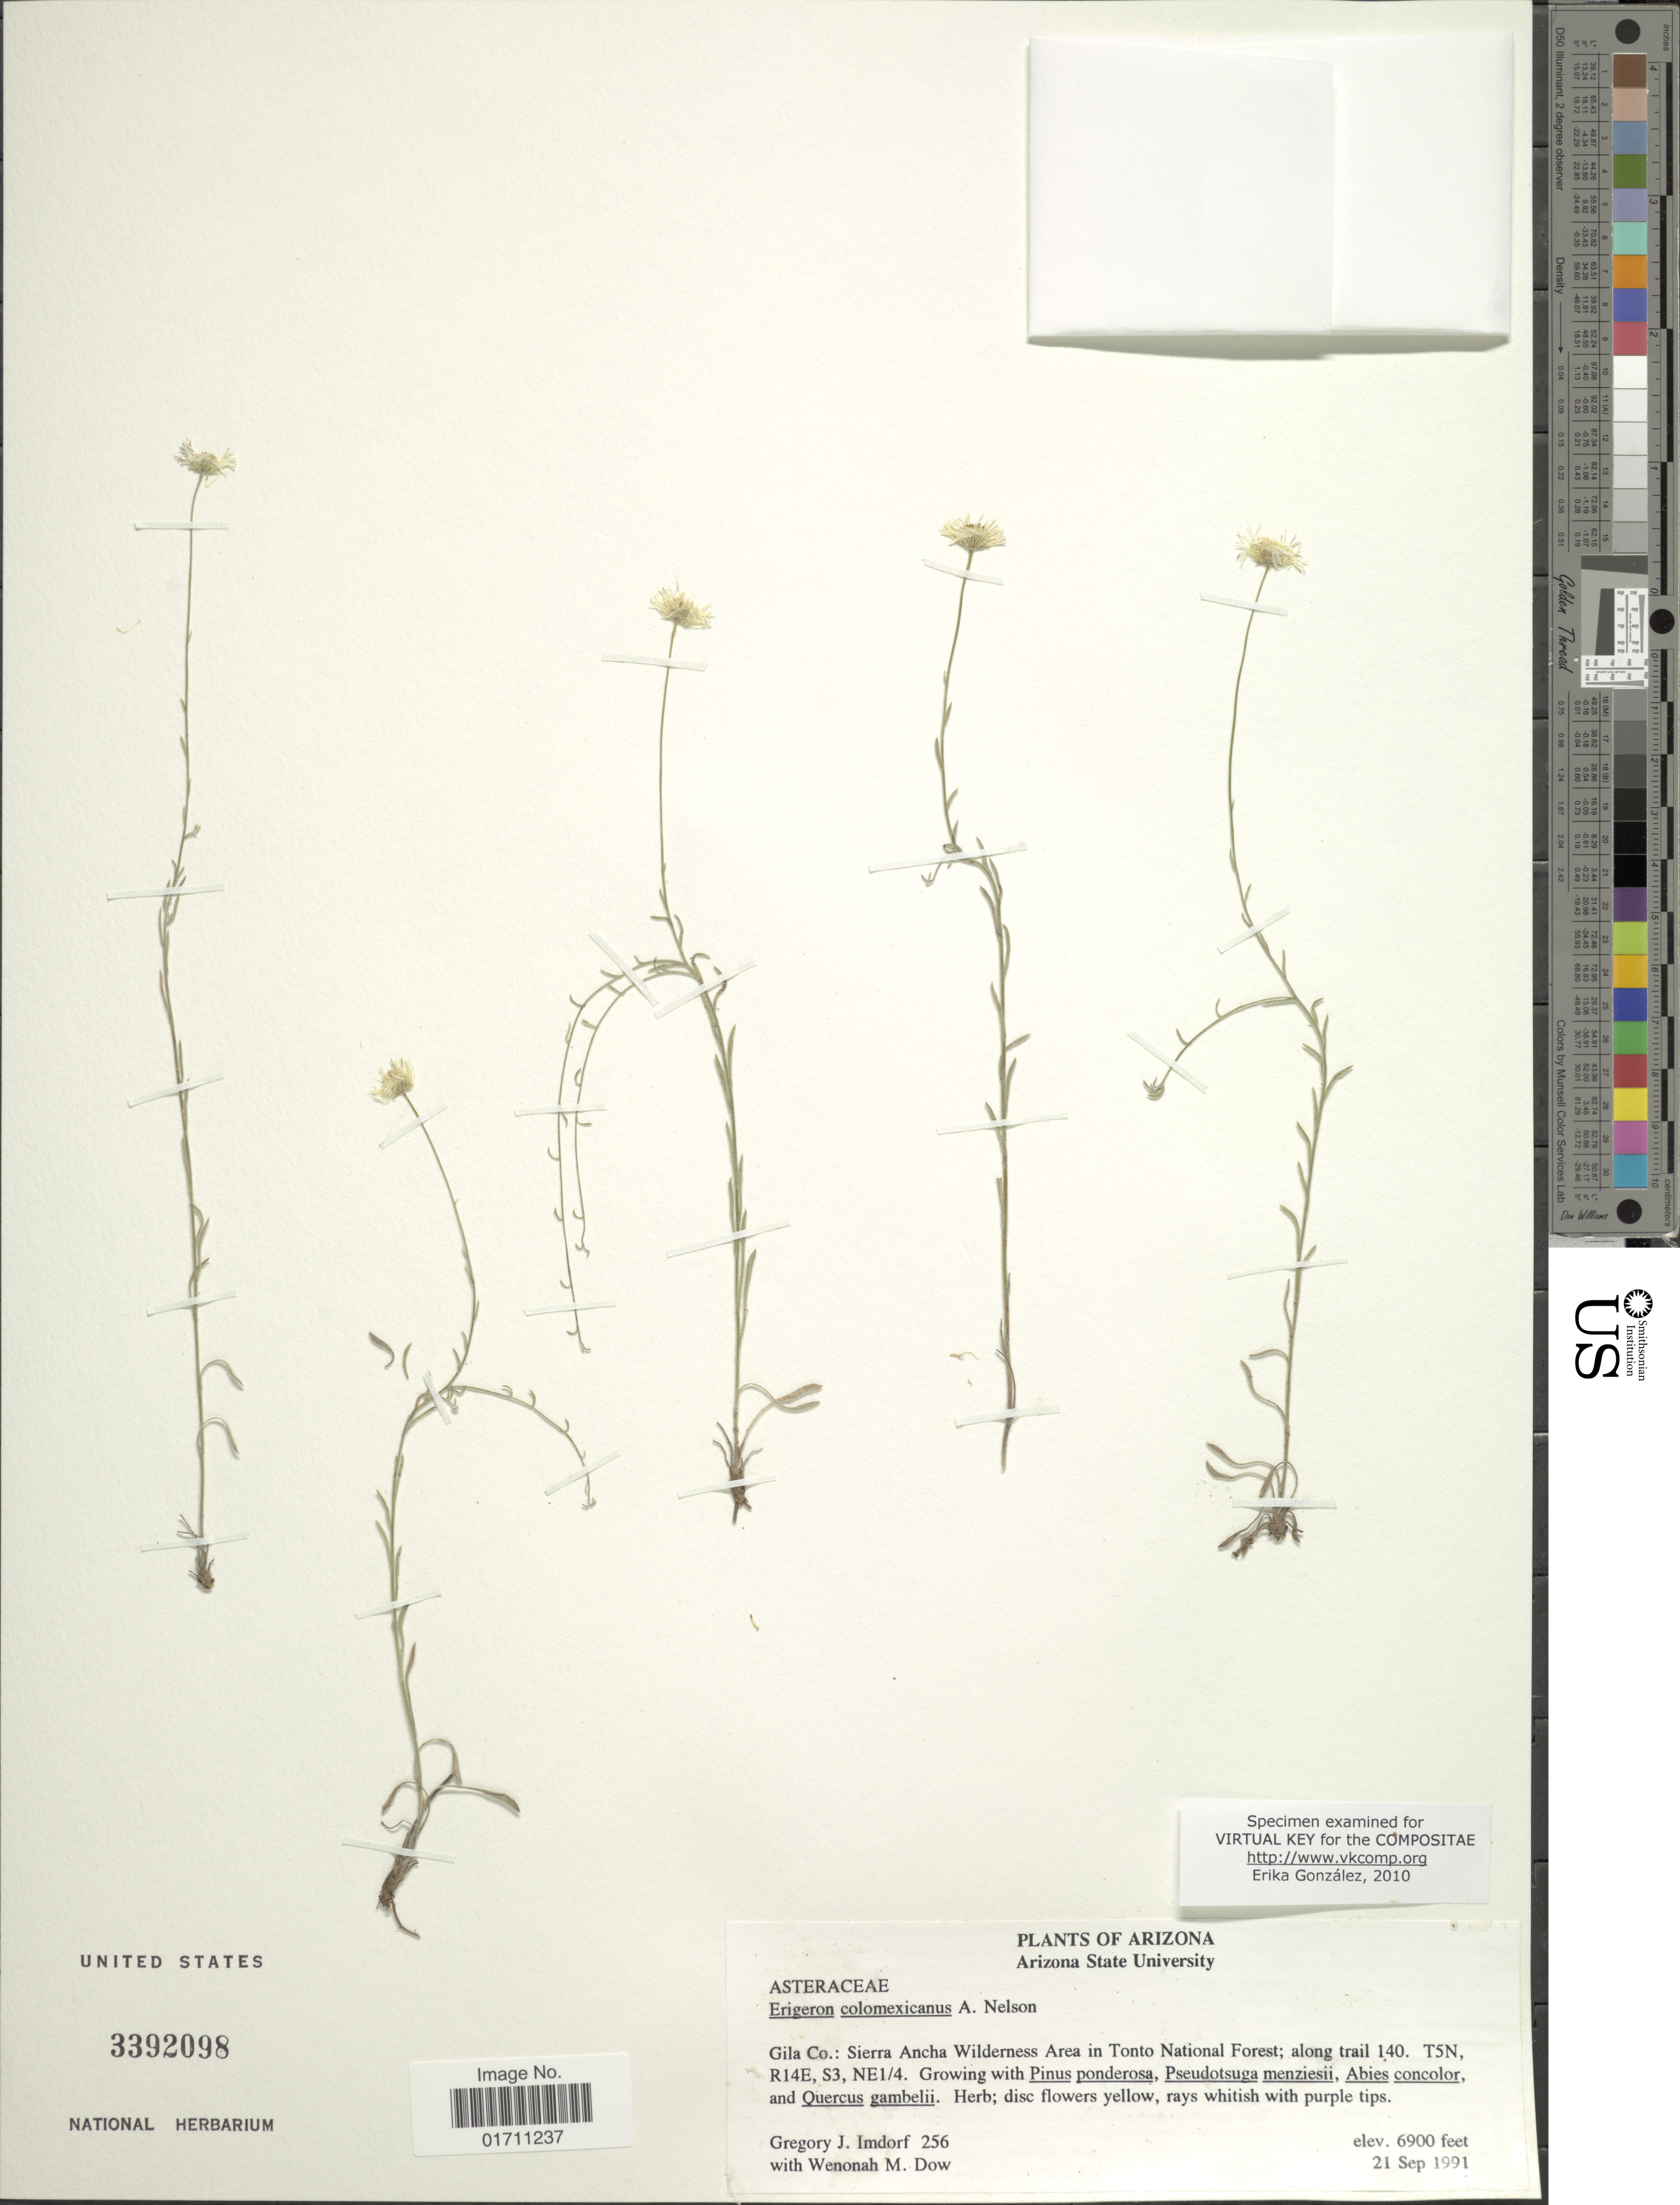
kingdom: Plantae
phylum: Tracheophyta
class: Magnoliopsida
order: Asterales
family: Asteraceae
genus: Erigeron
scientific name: Erigeron colomexicanus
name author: A. Nelson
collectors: G. Imdorf & W. Dow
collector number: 256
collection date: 1991-09-21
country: United States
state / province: Arizona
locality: Gila Co: Sierra Ancha Wilderness Area in tonto National Forest; alongb trail 140. T5N, R14E, S3, NE¼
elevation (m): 2103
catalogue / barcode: US 3392098